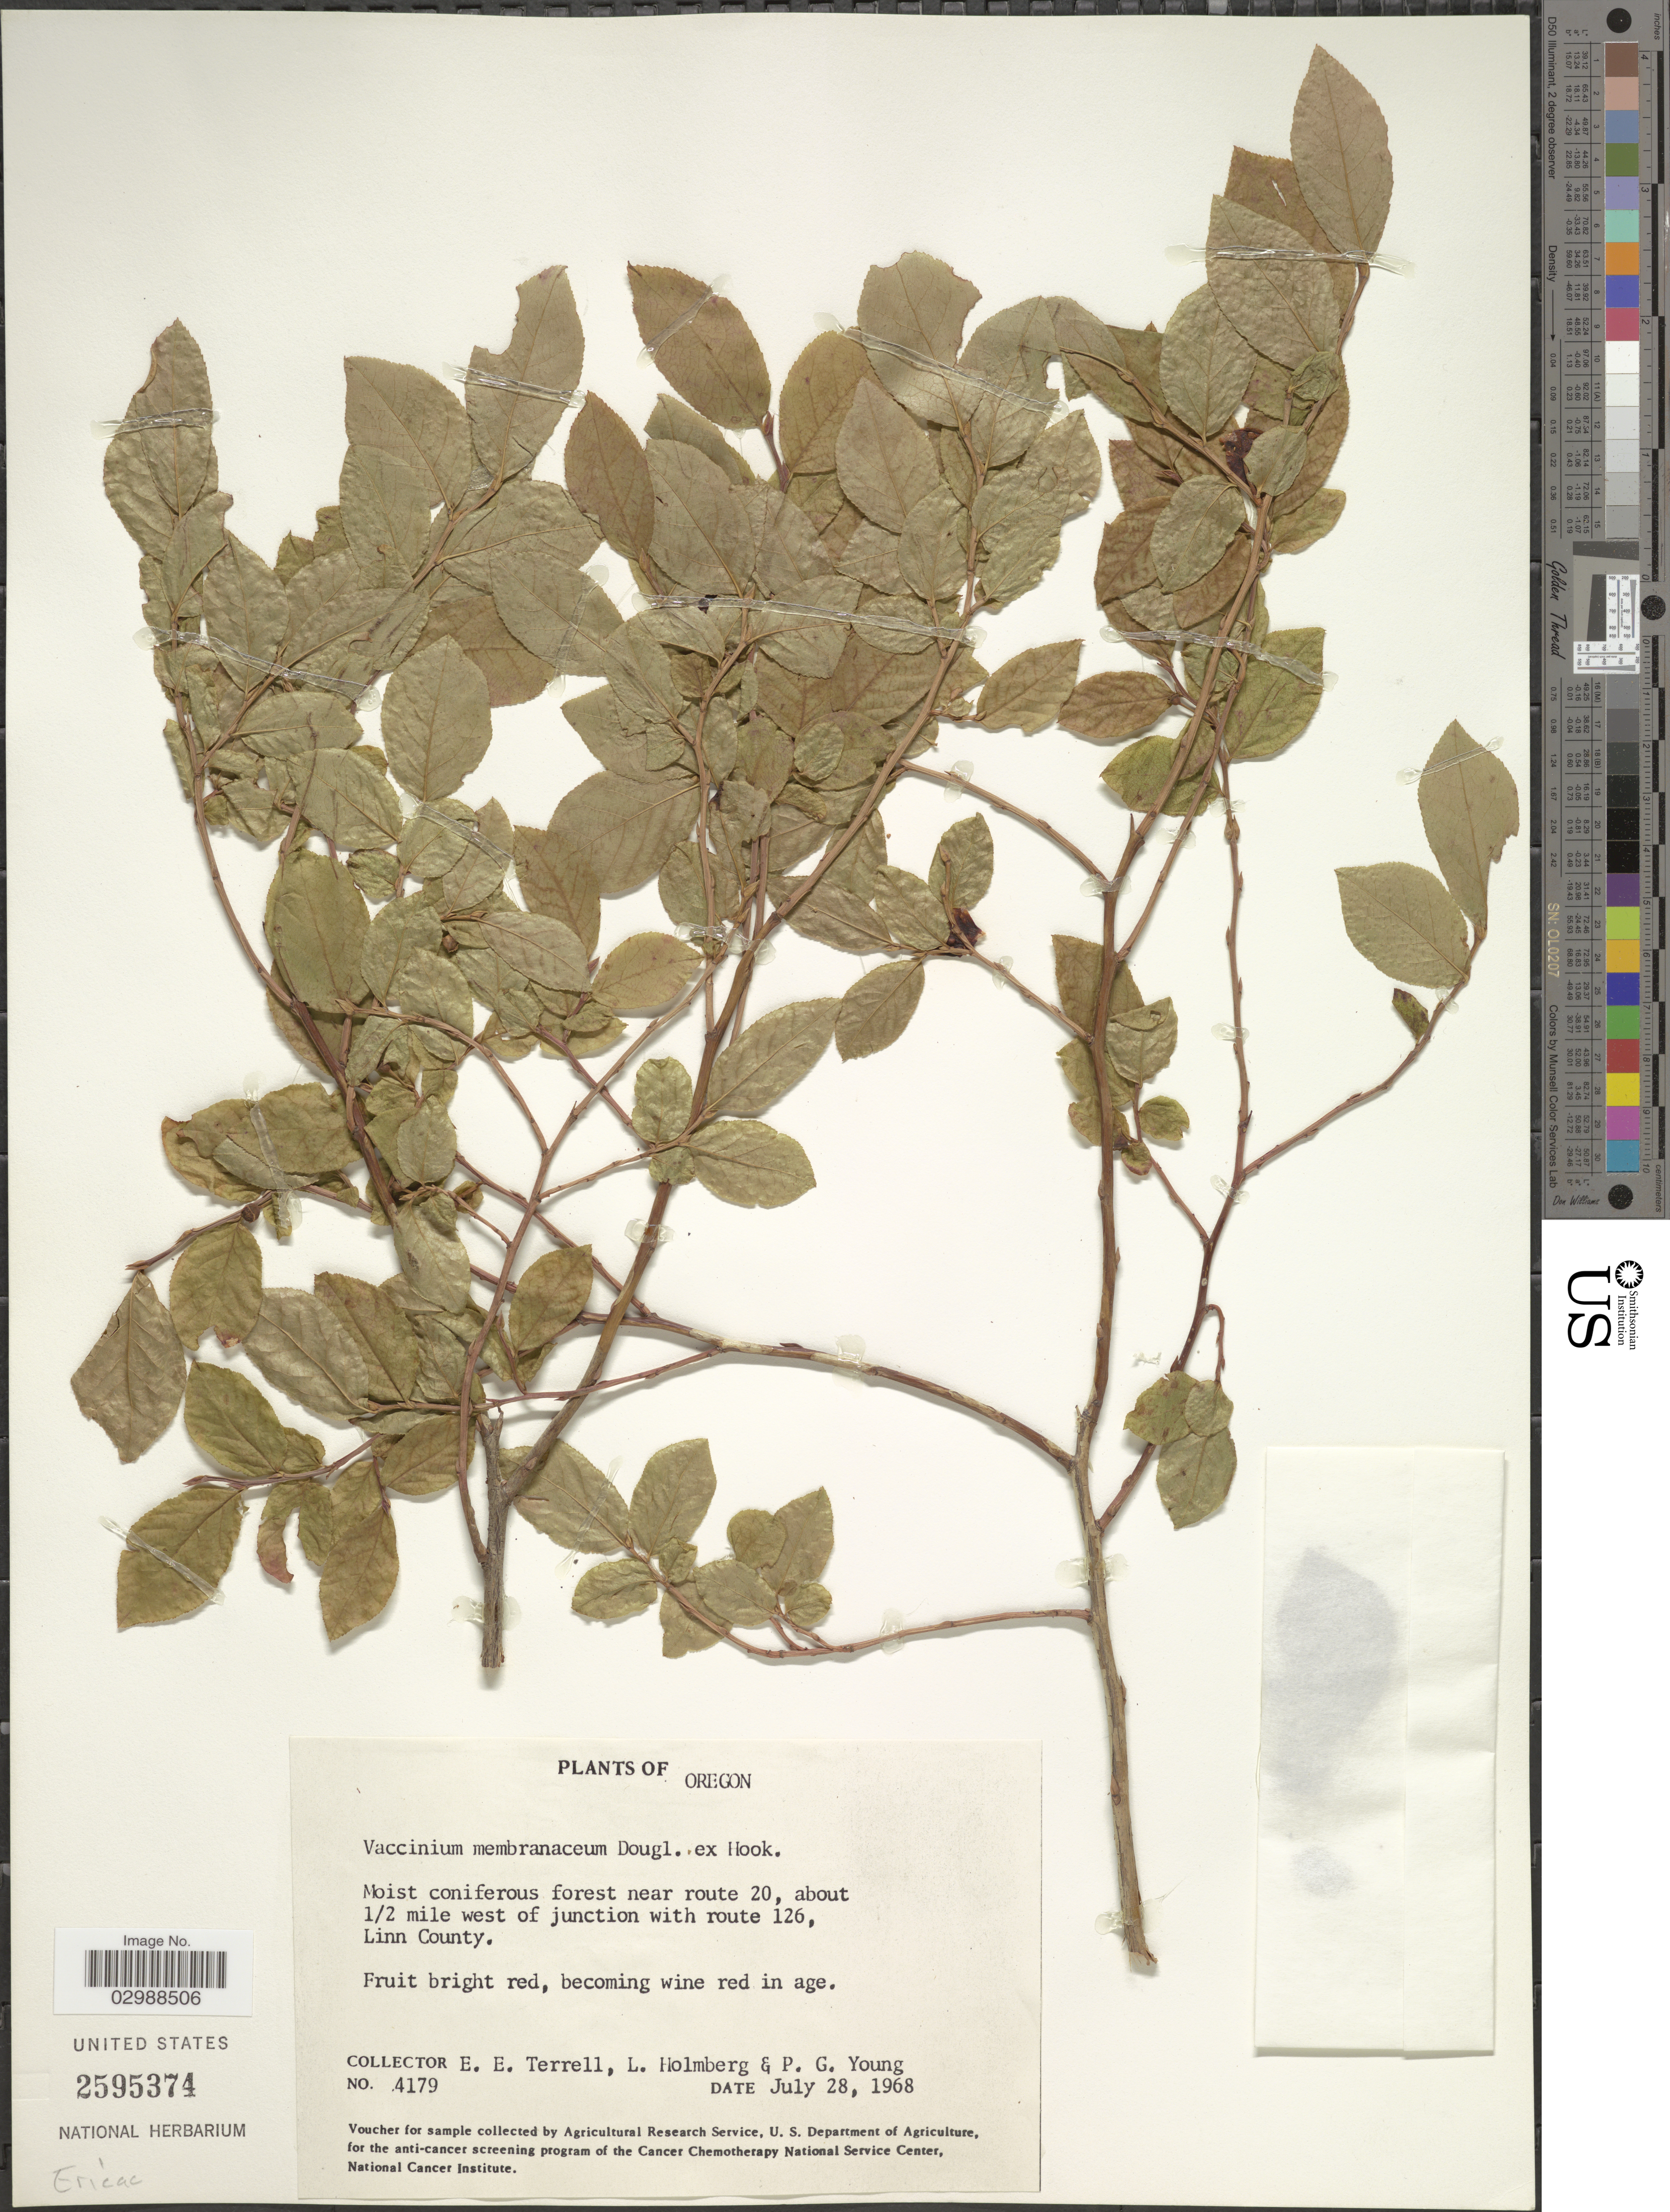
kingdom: Plantae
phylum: Tracheophyta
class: Magnoliopsida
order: Ericales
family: Ericaceae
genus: Vaccinium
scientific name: Vaccinium membranaceum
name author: Douglas ex Torr.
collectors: E. E. Terrell, L. Holmberg & P. Young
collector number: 4179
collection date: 1968-07-28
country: United States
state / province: Oregon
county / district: Linn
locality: Moist coniferous forest near route 20, about ½ mile west of junction with route 126, Linn County.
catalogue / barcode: US 2595374